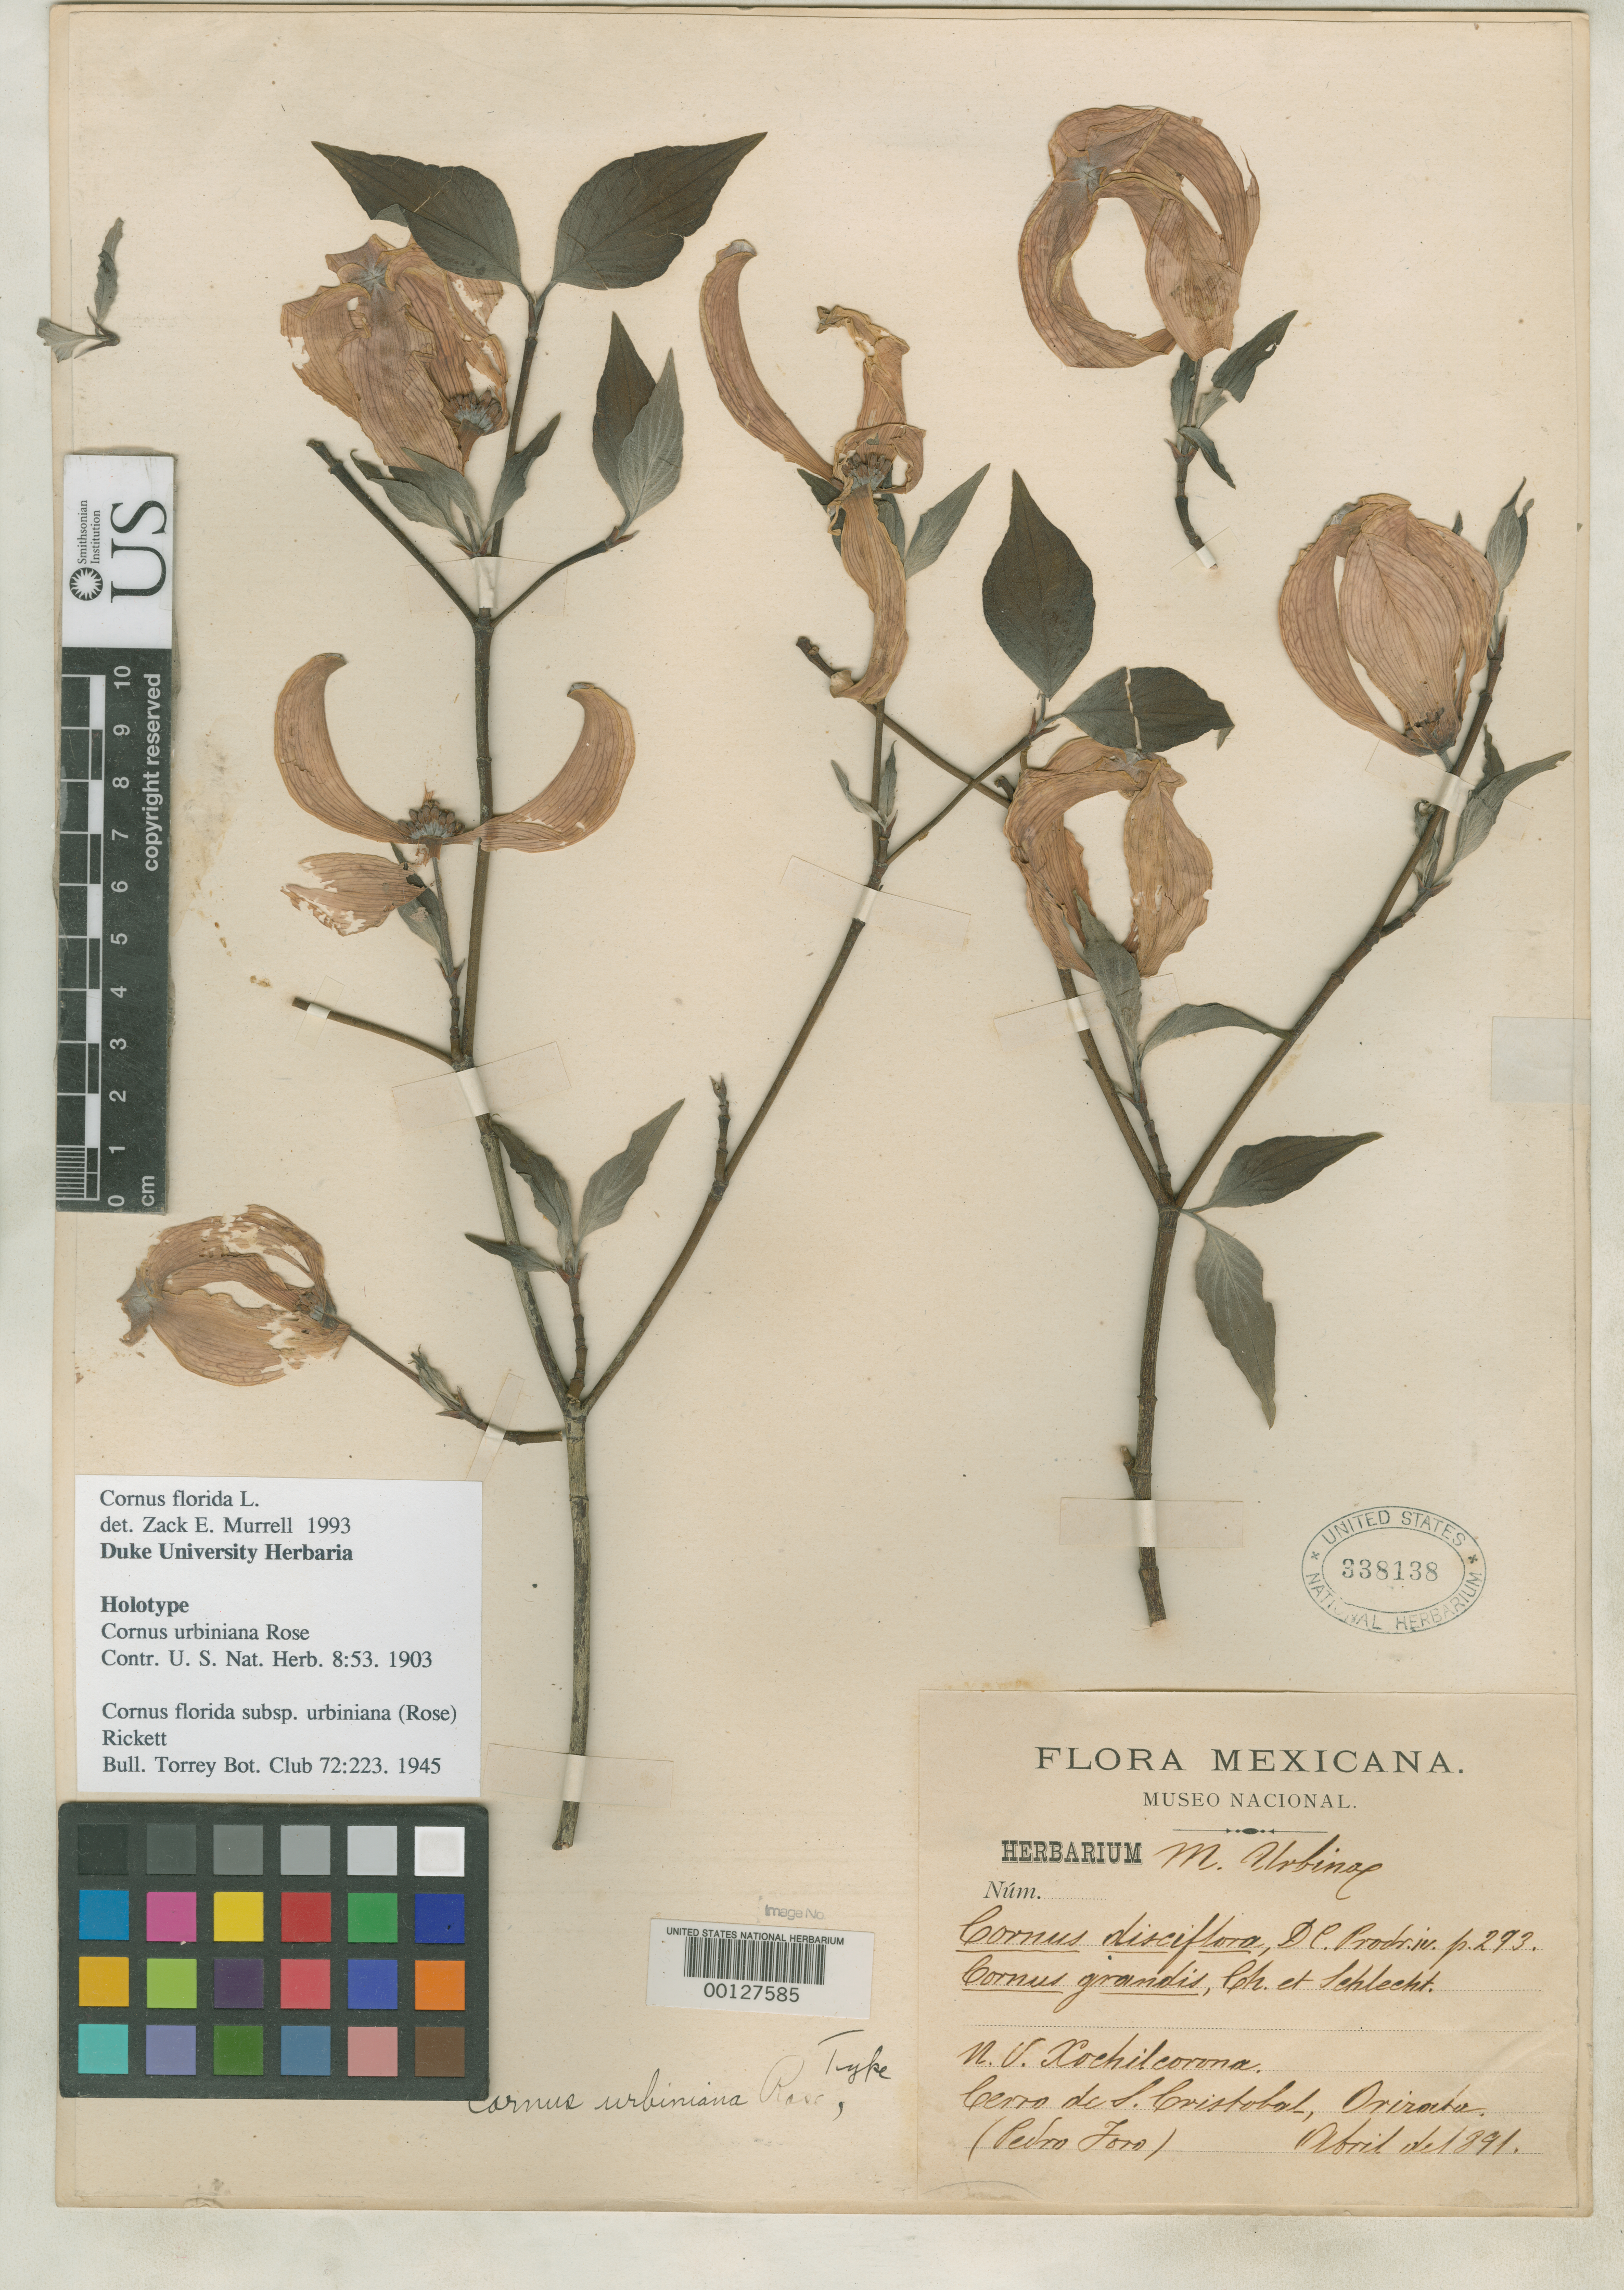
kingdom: Plantae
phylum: Tracheophyta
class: Magnoliopsida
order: Cornales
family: Cornaceae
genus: Cornus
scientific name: Cornus urbiniana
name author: Rose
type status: Holotype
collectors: M. Urbina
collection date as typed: Apr 1891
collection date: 1891-04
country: Mexico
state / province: Veracruz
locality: Cerro de San Cristobal, Orbizaba.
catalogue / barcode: US 338138